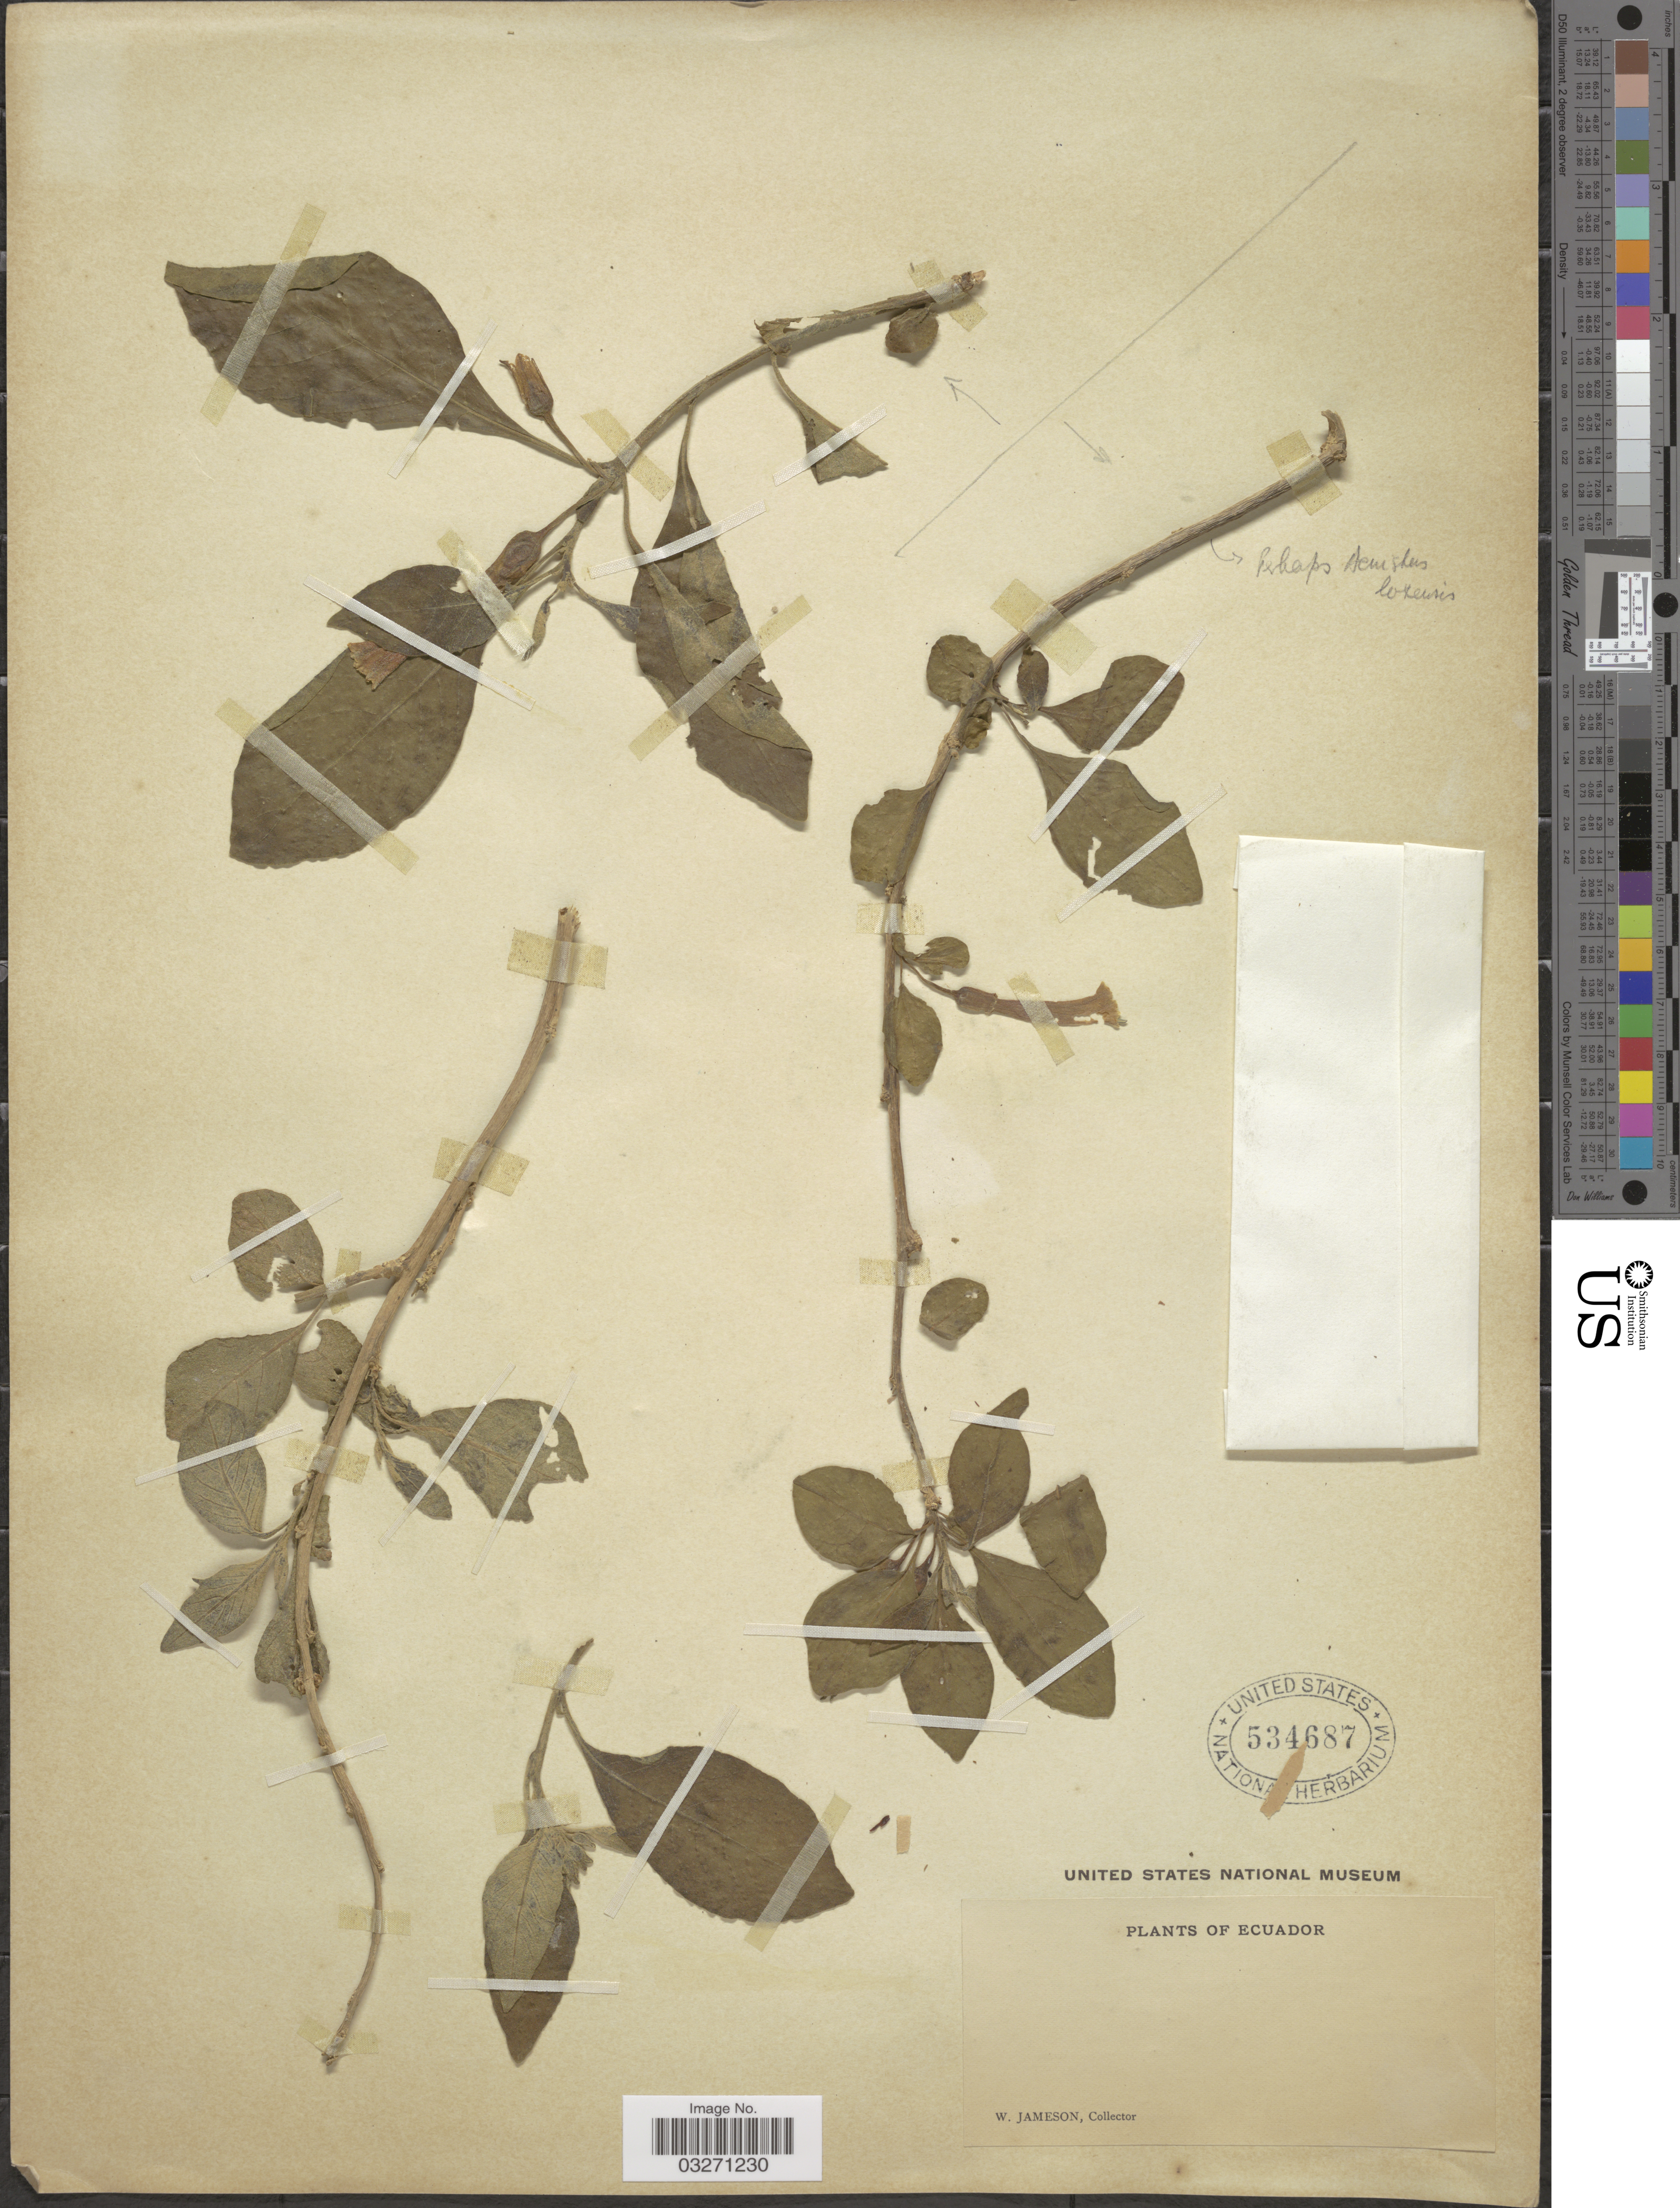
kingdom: Plantae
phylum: Tracheophyta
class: Magnoliopsida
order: Solanales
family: Solanaceae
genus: Acnistus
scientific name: Acnistus sp.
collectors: W. Jameson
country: Ecuador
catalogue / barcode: US 534687